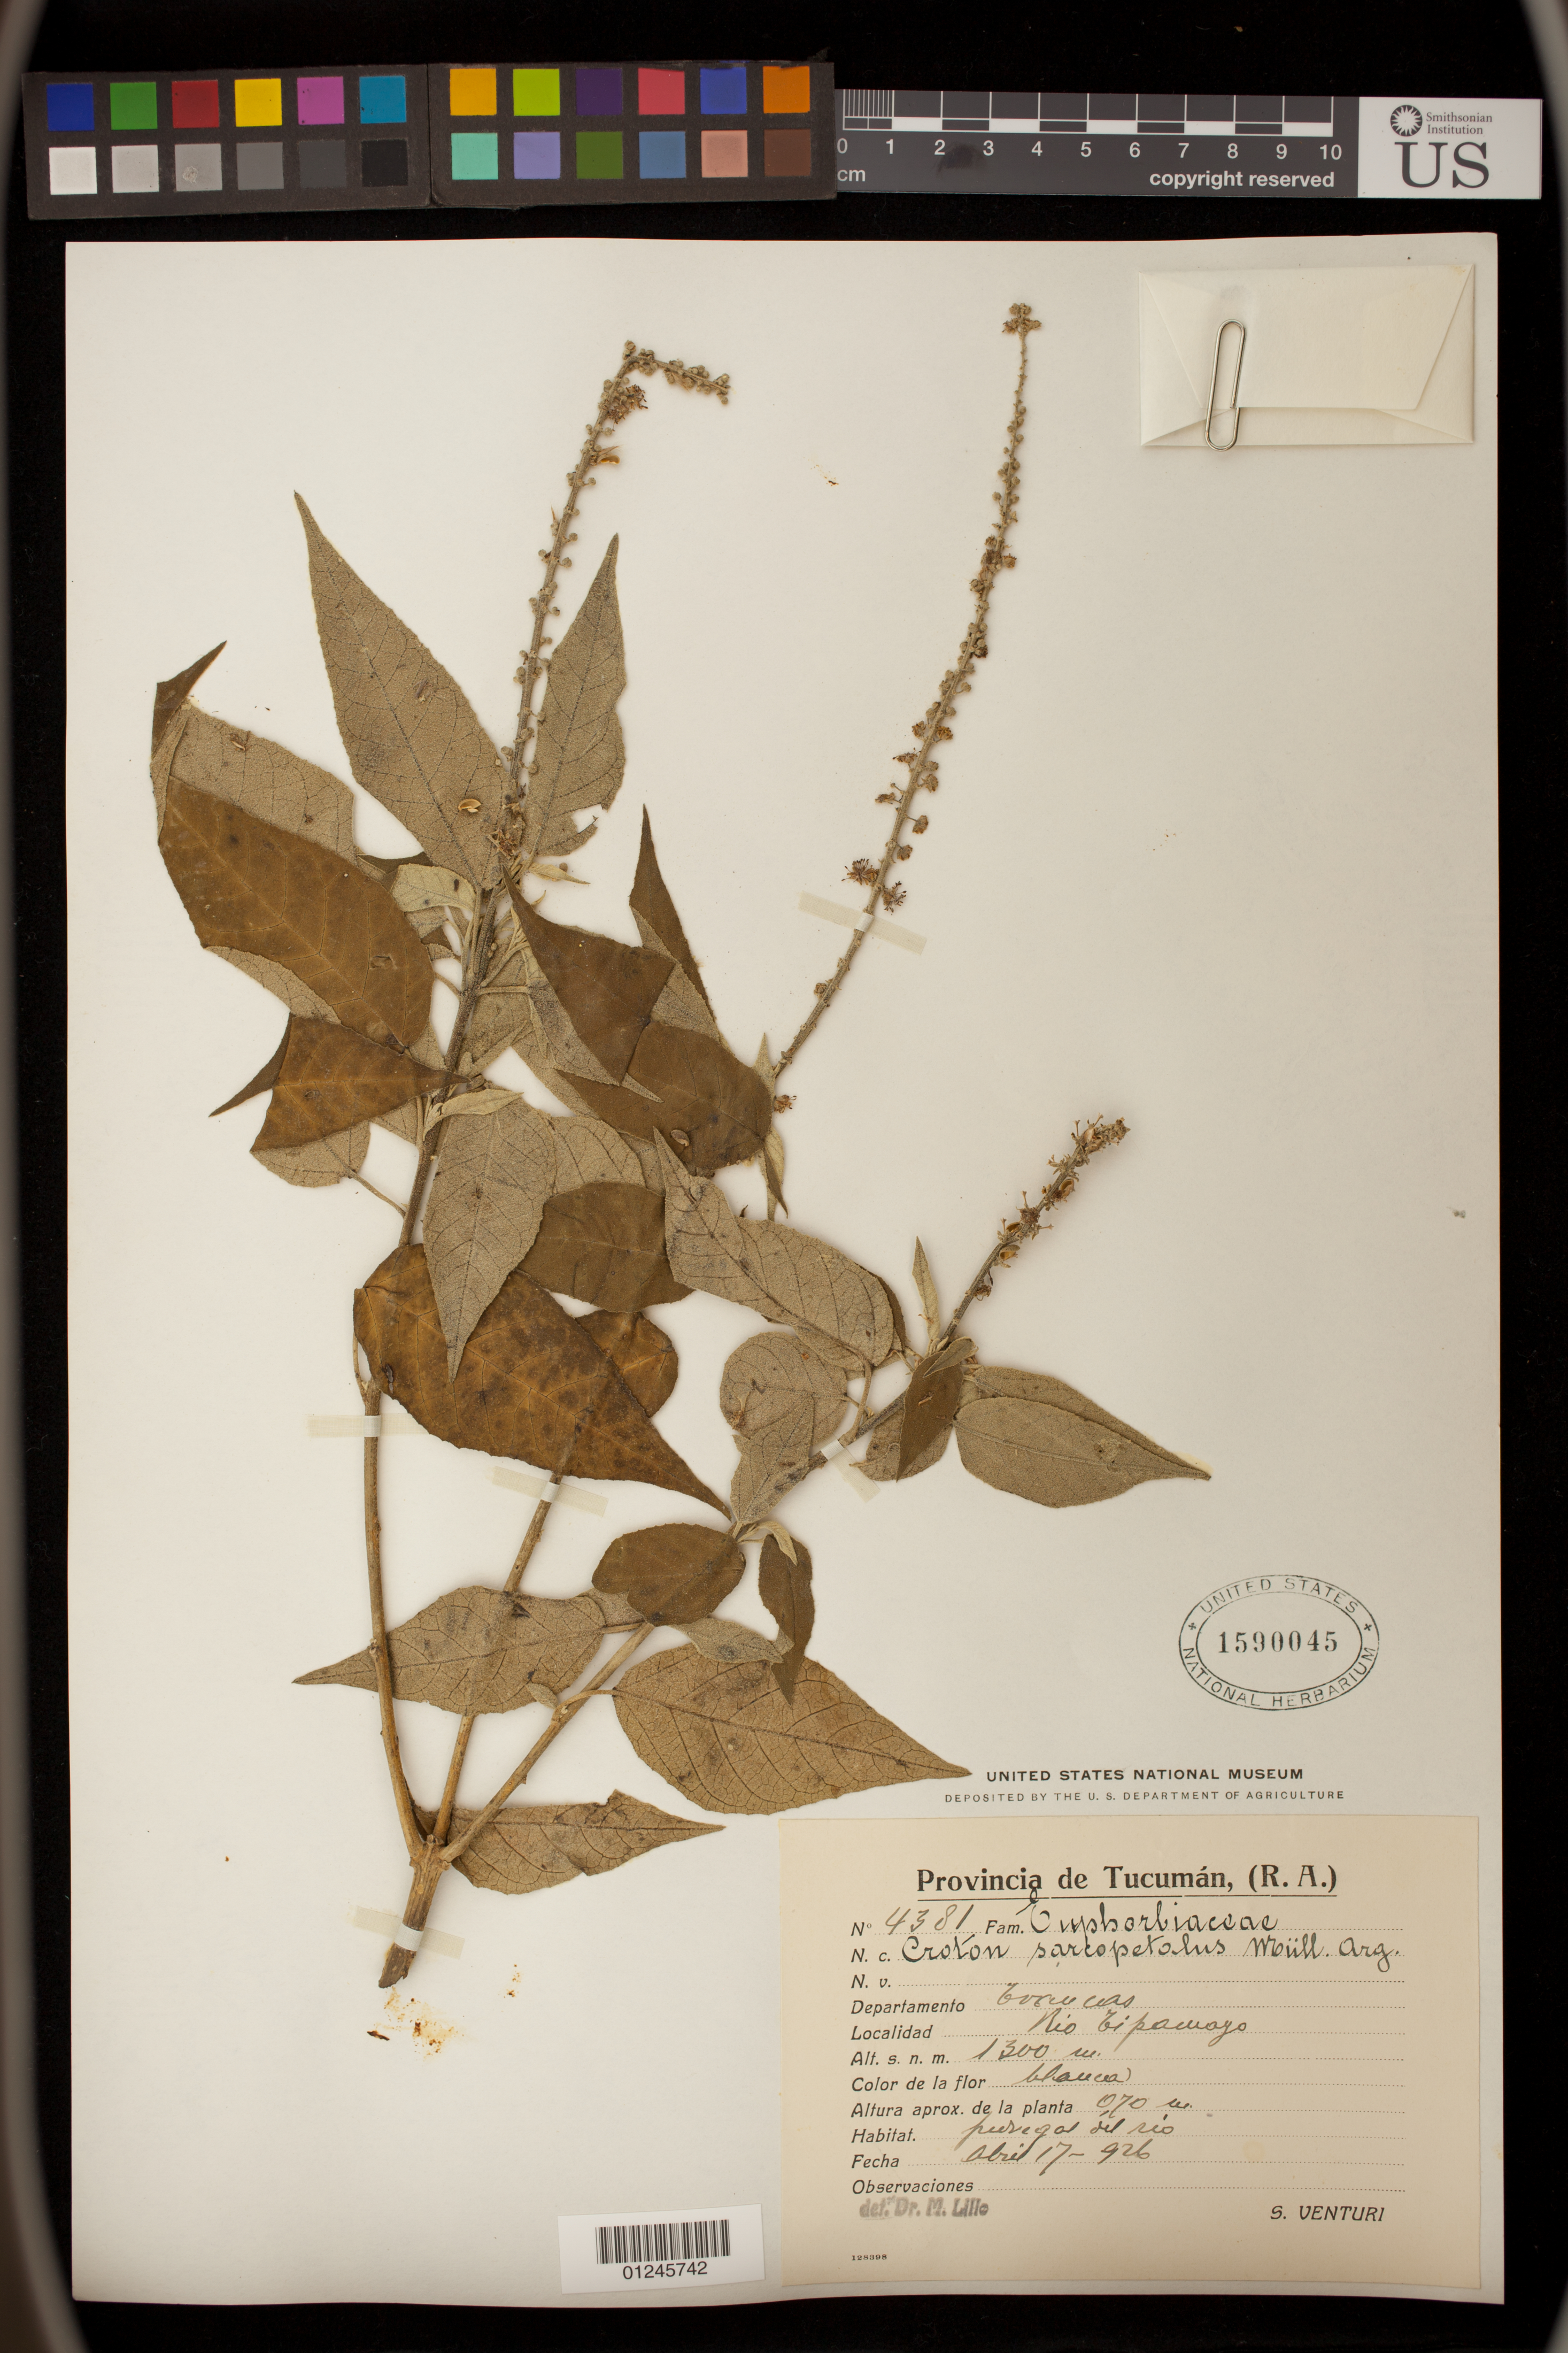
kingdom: Plantae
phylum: Tracheophyta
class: Magnoliopsida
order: Malpighiales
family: Euphorbiaceae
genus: Croton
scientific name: Croton sarcopetalus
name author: Müll. Arg.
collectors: S. Venturi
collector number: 4381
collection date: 1926-04-17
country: Argentina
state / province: Tucumán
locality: Corcucias.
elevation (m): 1300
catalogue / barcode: US 1590045